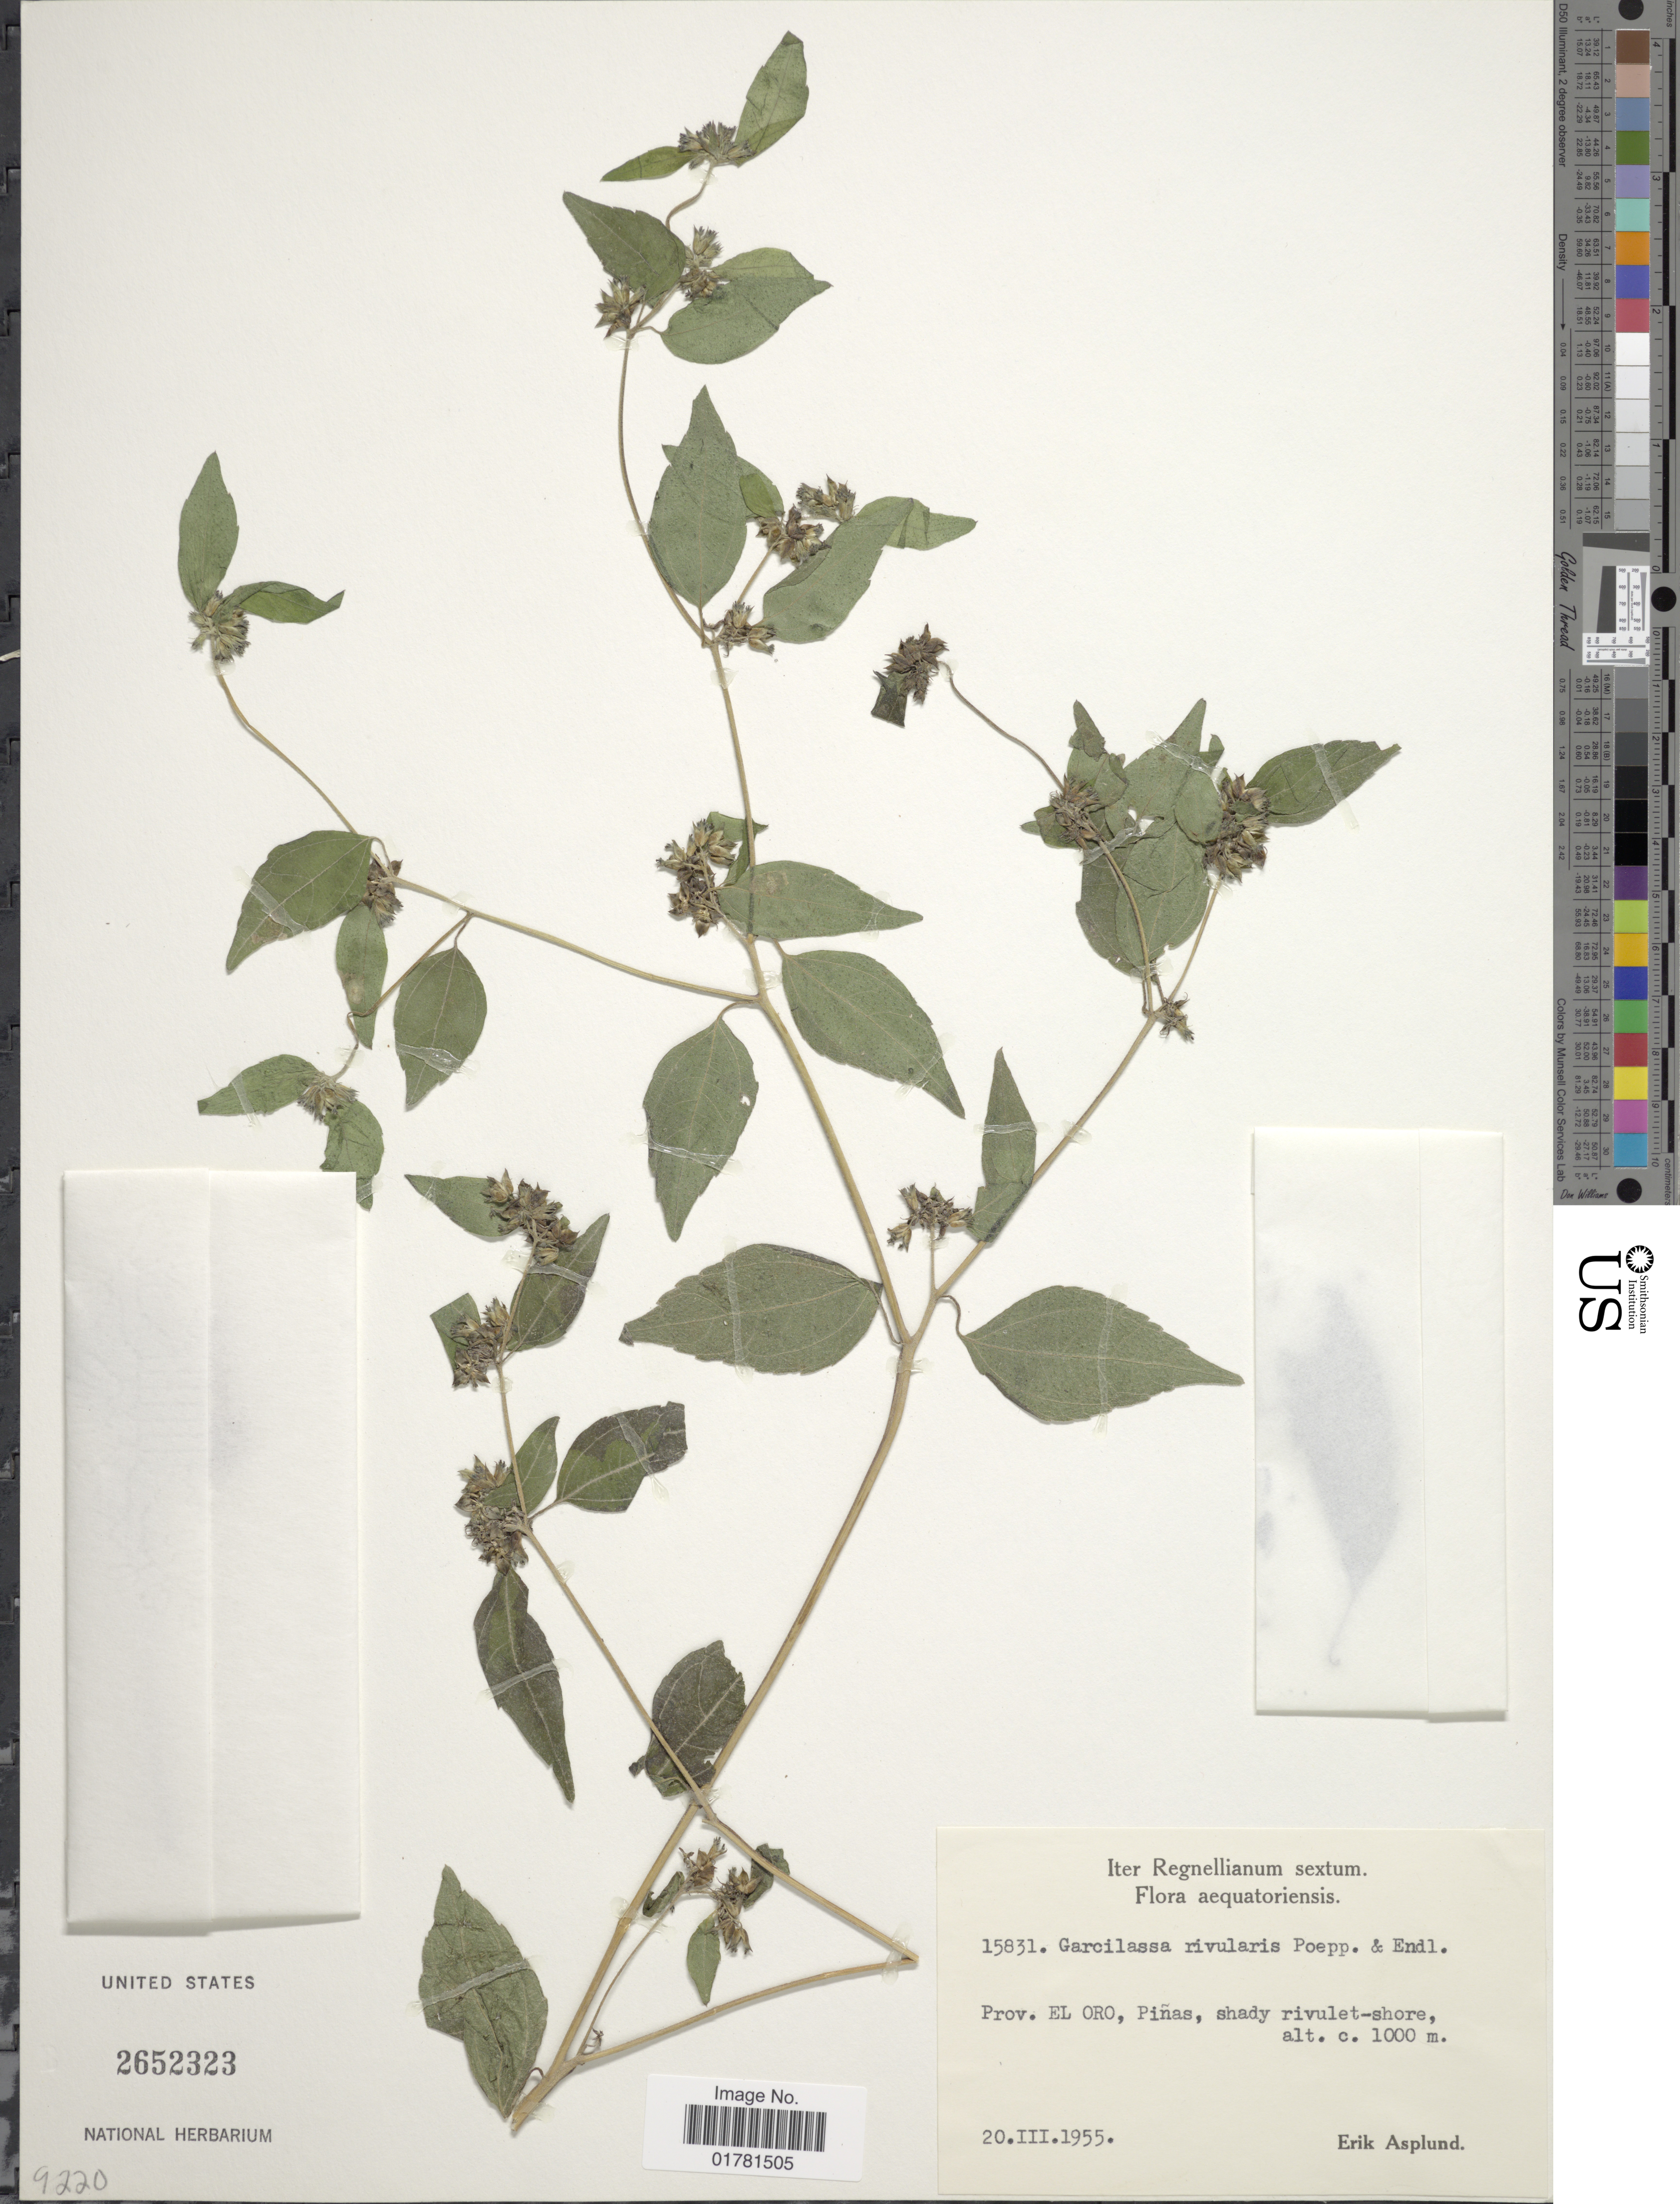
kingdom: Plantae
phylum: Tracheophyta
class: Magnoliopsida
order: Asterales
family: Asteraceae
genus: Garcilassa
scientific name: Garcilassa rivularis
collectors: E. Asplund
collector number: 15831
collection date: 1955-03-20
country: Ecuador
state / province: El Oro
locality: Piñas, shady rivulet-shore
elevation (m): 1000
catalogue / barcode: US 2652323